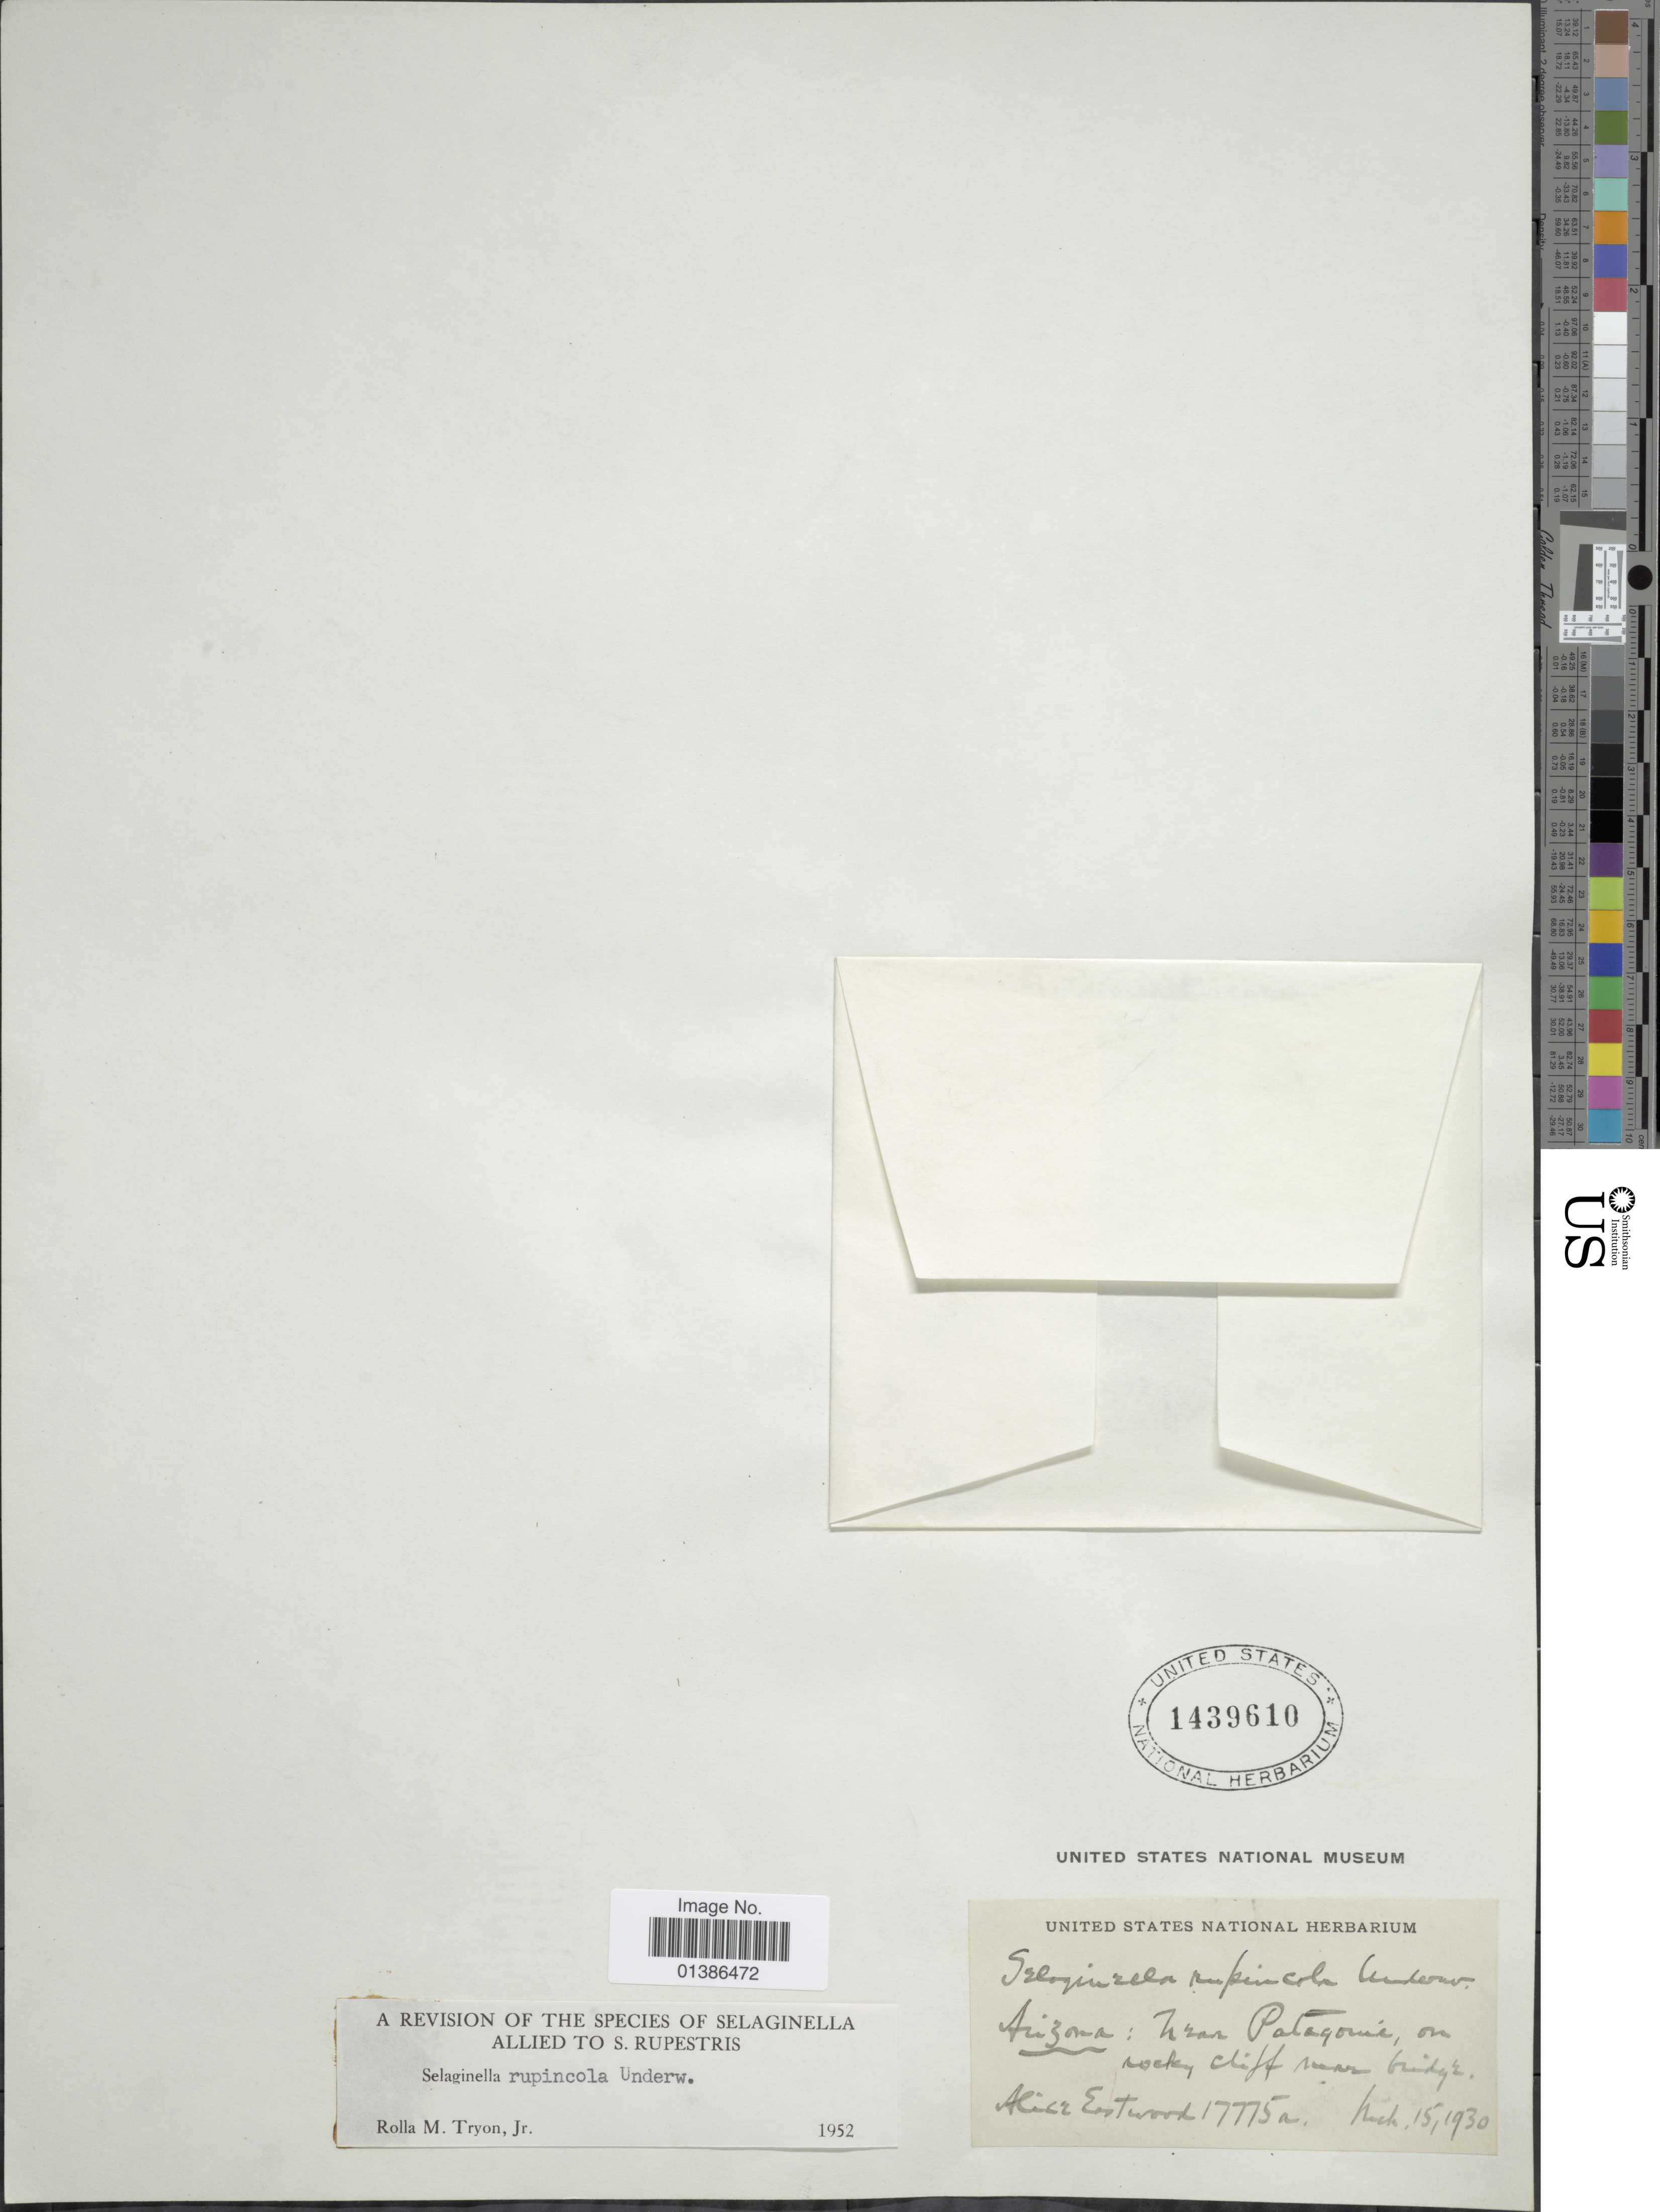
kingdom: Plantae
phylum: Tracheophyta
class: Lycopodiopsida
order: Selaginellales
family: Selaginellaceae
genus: Selaginella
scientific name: Selaginella rupincola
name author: Underw.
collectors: A. Eastwood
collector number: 17775a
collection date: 1930-03-15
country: United States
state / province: Arizona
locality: Near Patagonia, on rocky cliff near bridge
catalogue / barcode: US 1439610